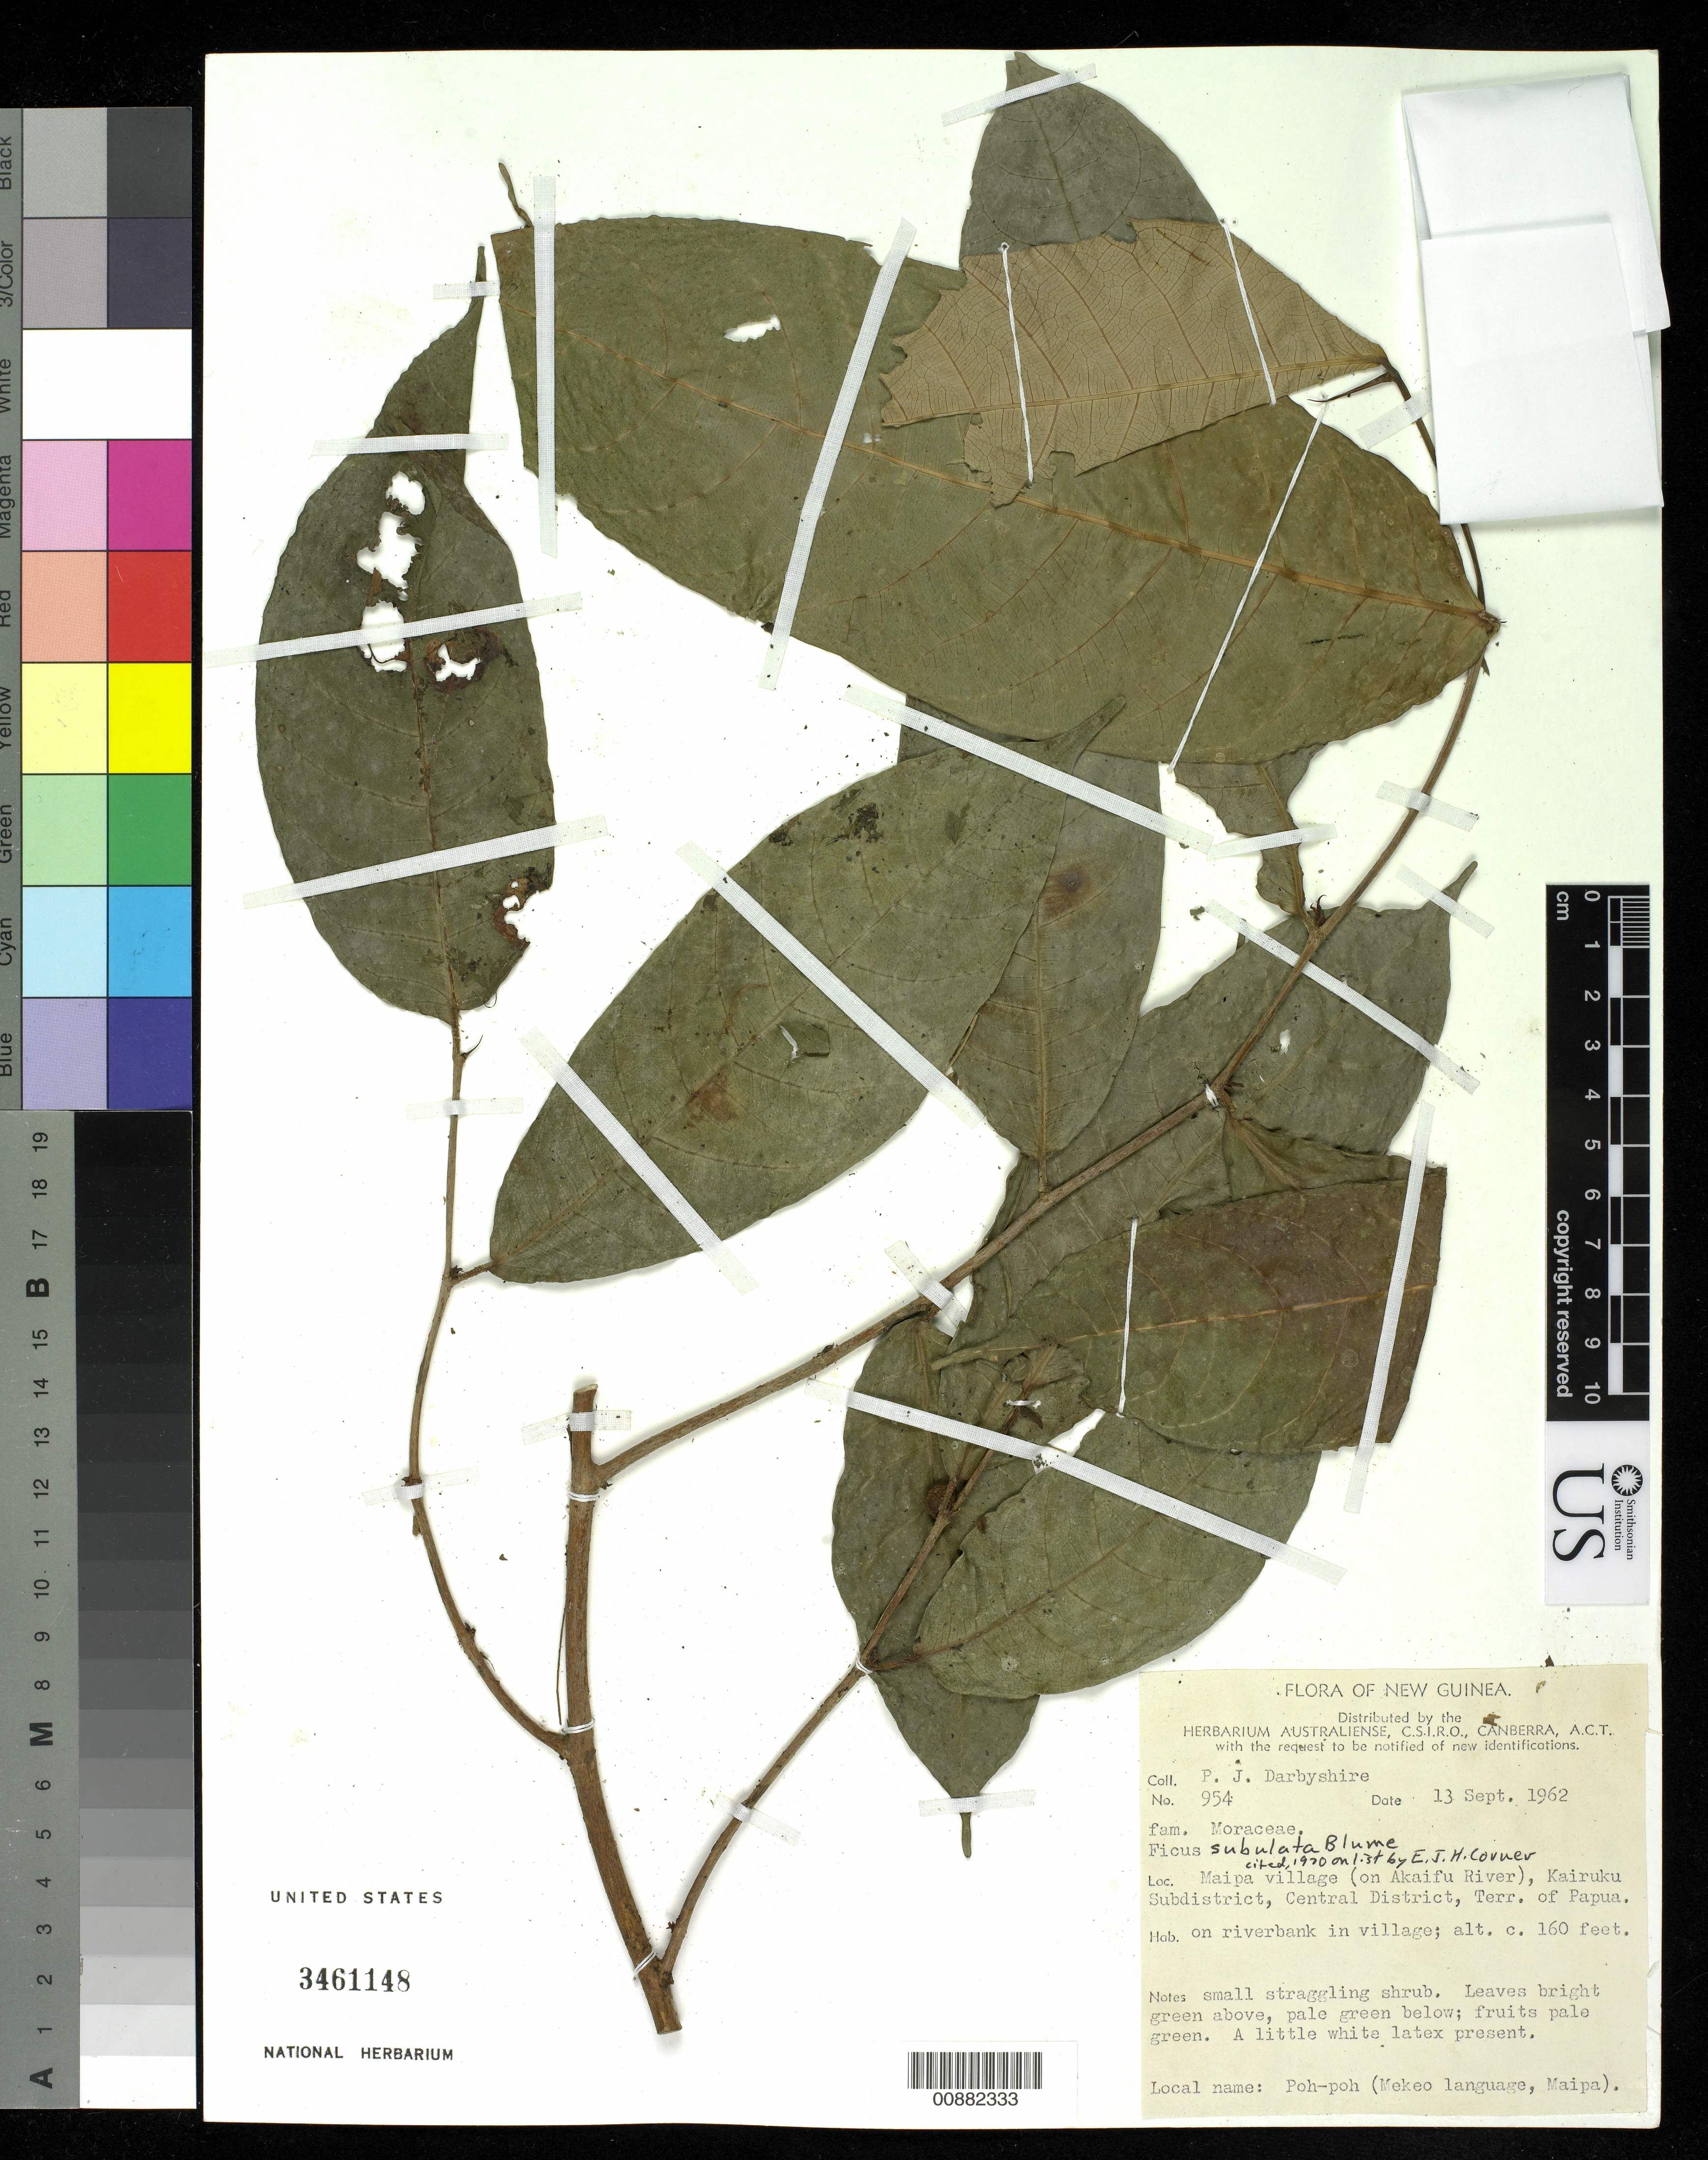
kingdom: Plantae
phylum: Tracheophyta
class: Magnoliopsida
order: Rosales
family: Moraceae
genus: Ficus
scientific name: Ficus subulata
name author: Blume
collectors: P. Darbyshire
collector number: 954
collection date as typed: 13 Sep 1962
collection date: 1962-09-13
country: Papua New Guinea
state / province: Central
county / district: Kairuku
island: New Guinea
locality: Kairuku Subdistrict, Miapa village, on Akaifu River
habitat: on riverbank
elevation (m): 49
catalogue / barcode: US 3461148